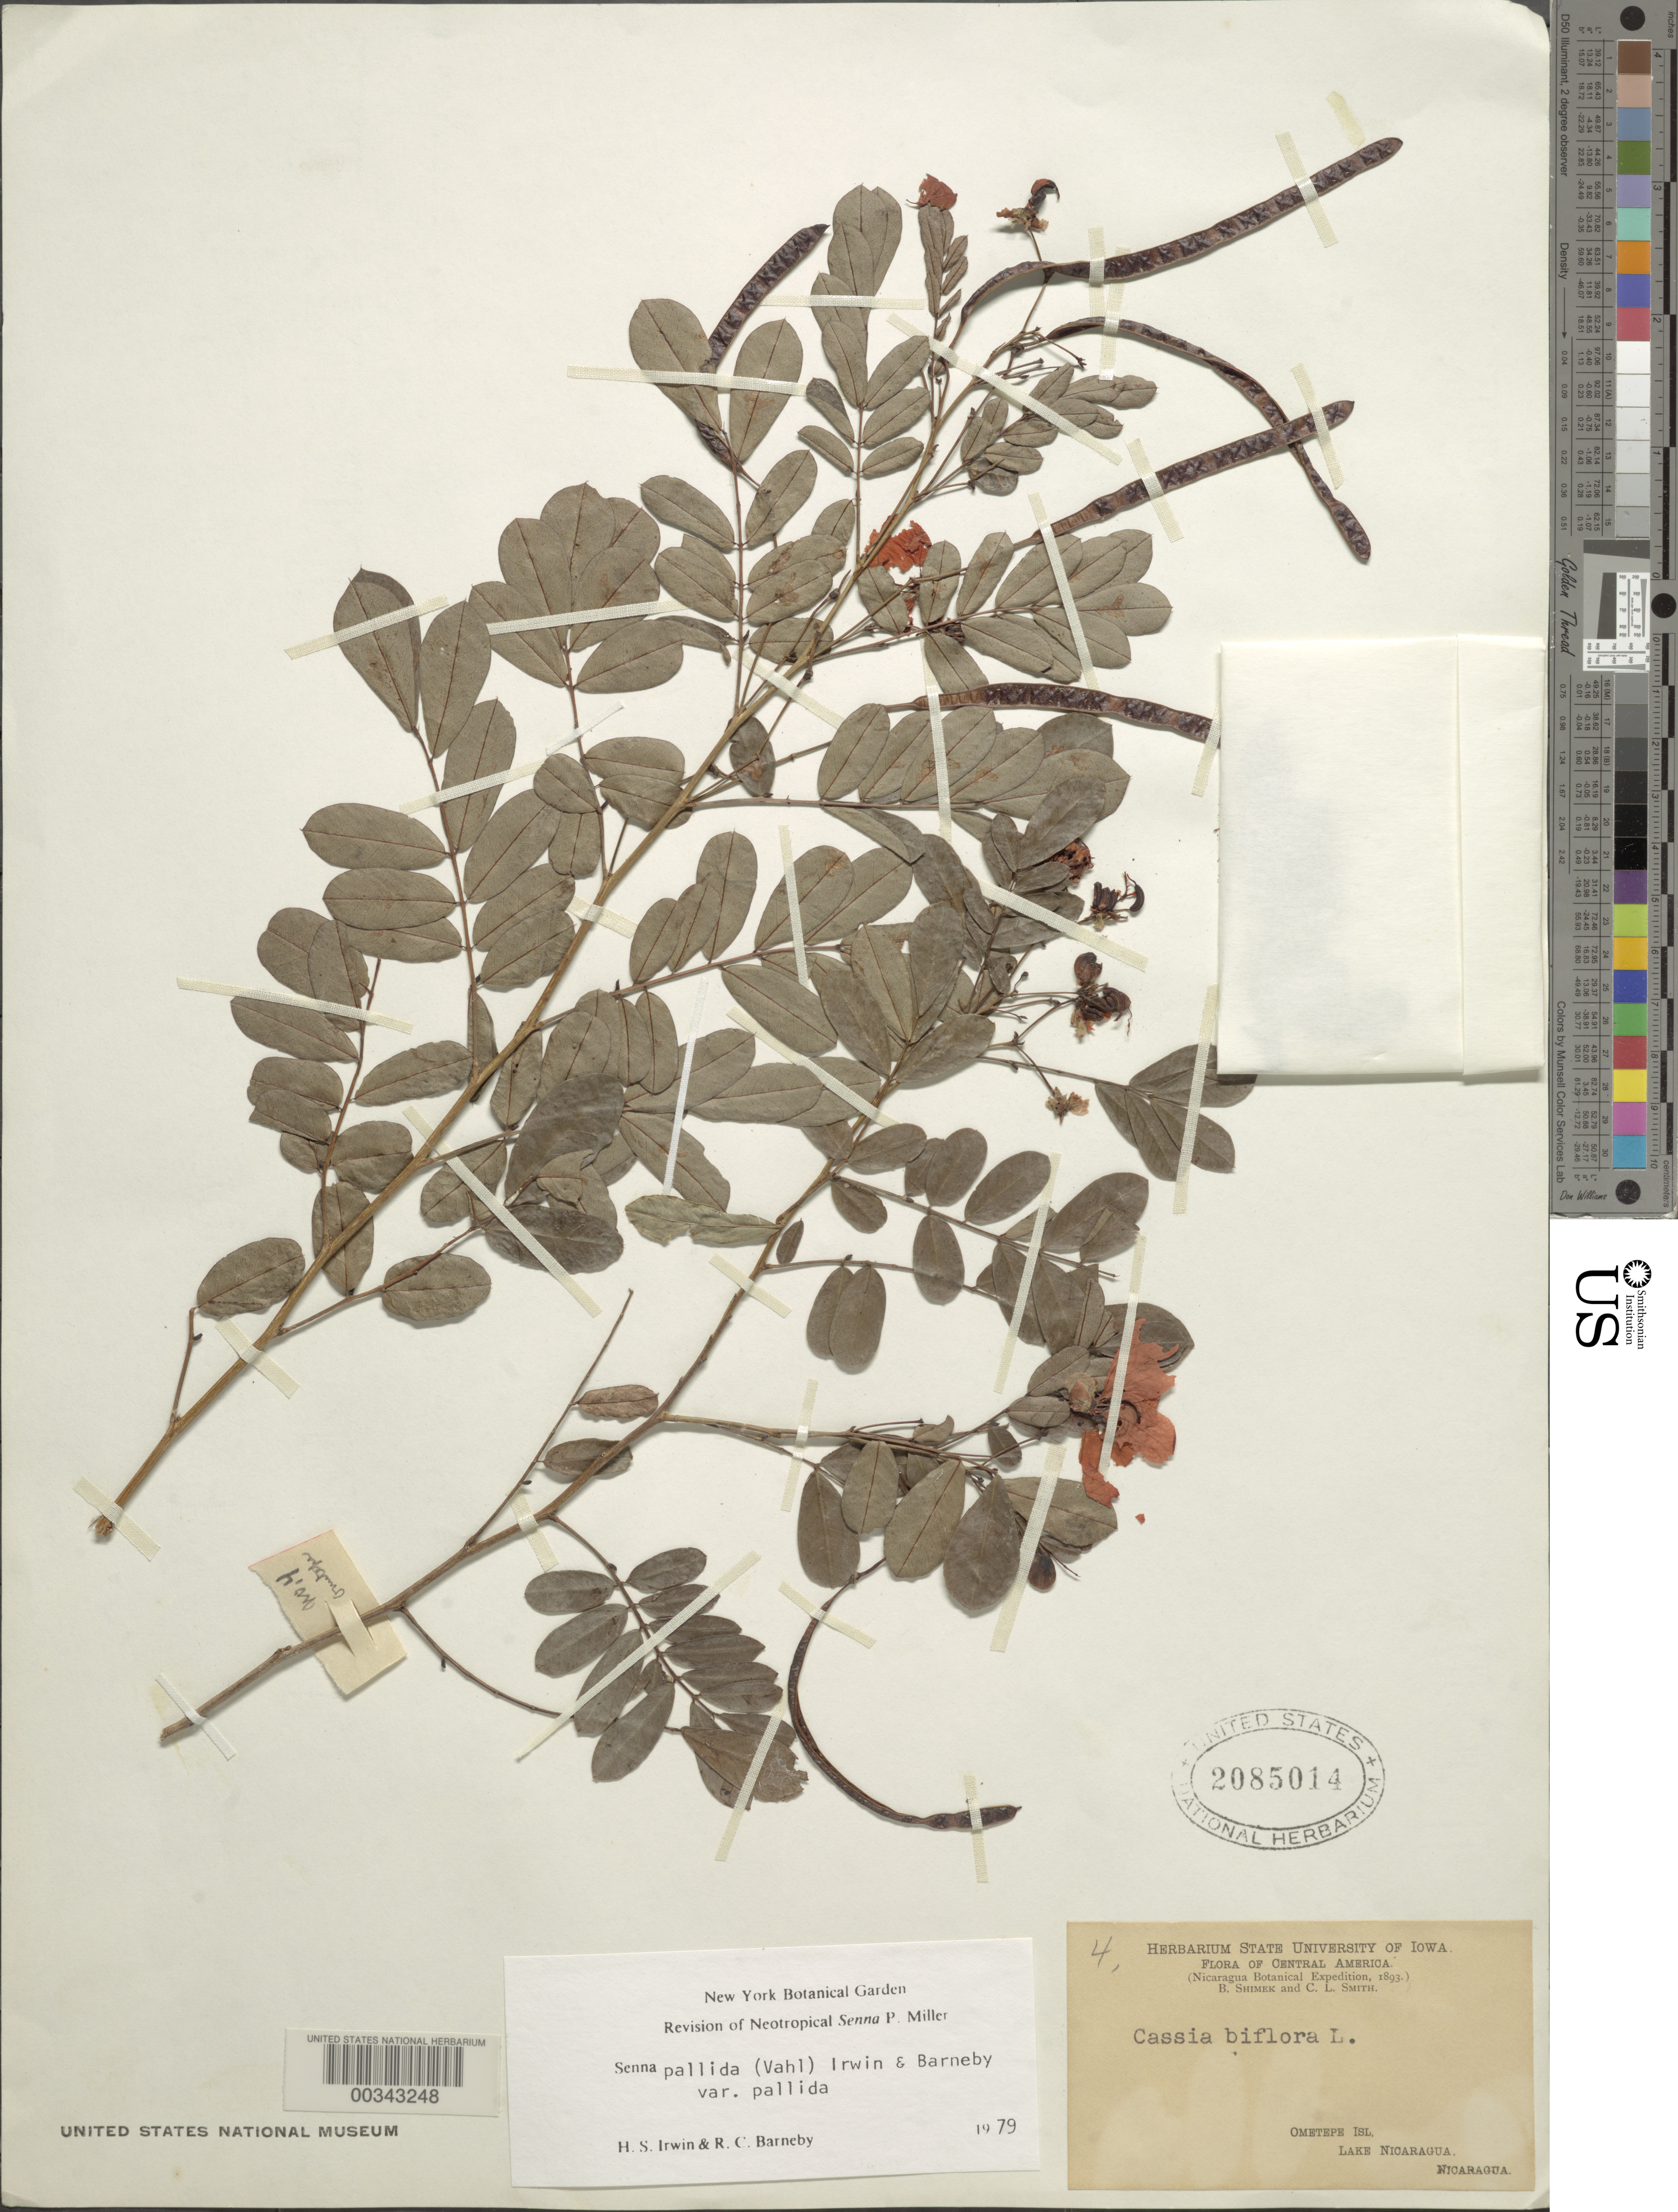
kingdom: Plantae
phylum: Tracheophyta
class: Magnoliopsida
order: Fabales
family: Fabaceae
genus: Senna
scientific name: Senna pallida var. pallida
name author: (Vahl) H.S. Irwin & Barneby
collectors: B. Shimek & C. L. Smith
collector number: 4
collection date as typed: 1893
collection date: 1893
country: Nicaragua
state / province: Rivas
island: Isla de Ometepe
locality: Lake nicaragua, ometepe i.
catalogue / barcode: US 2085014